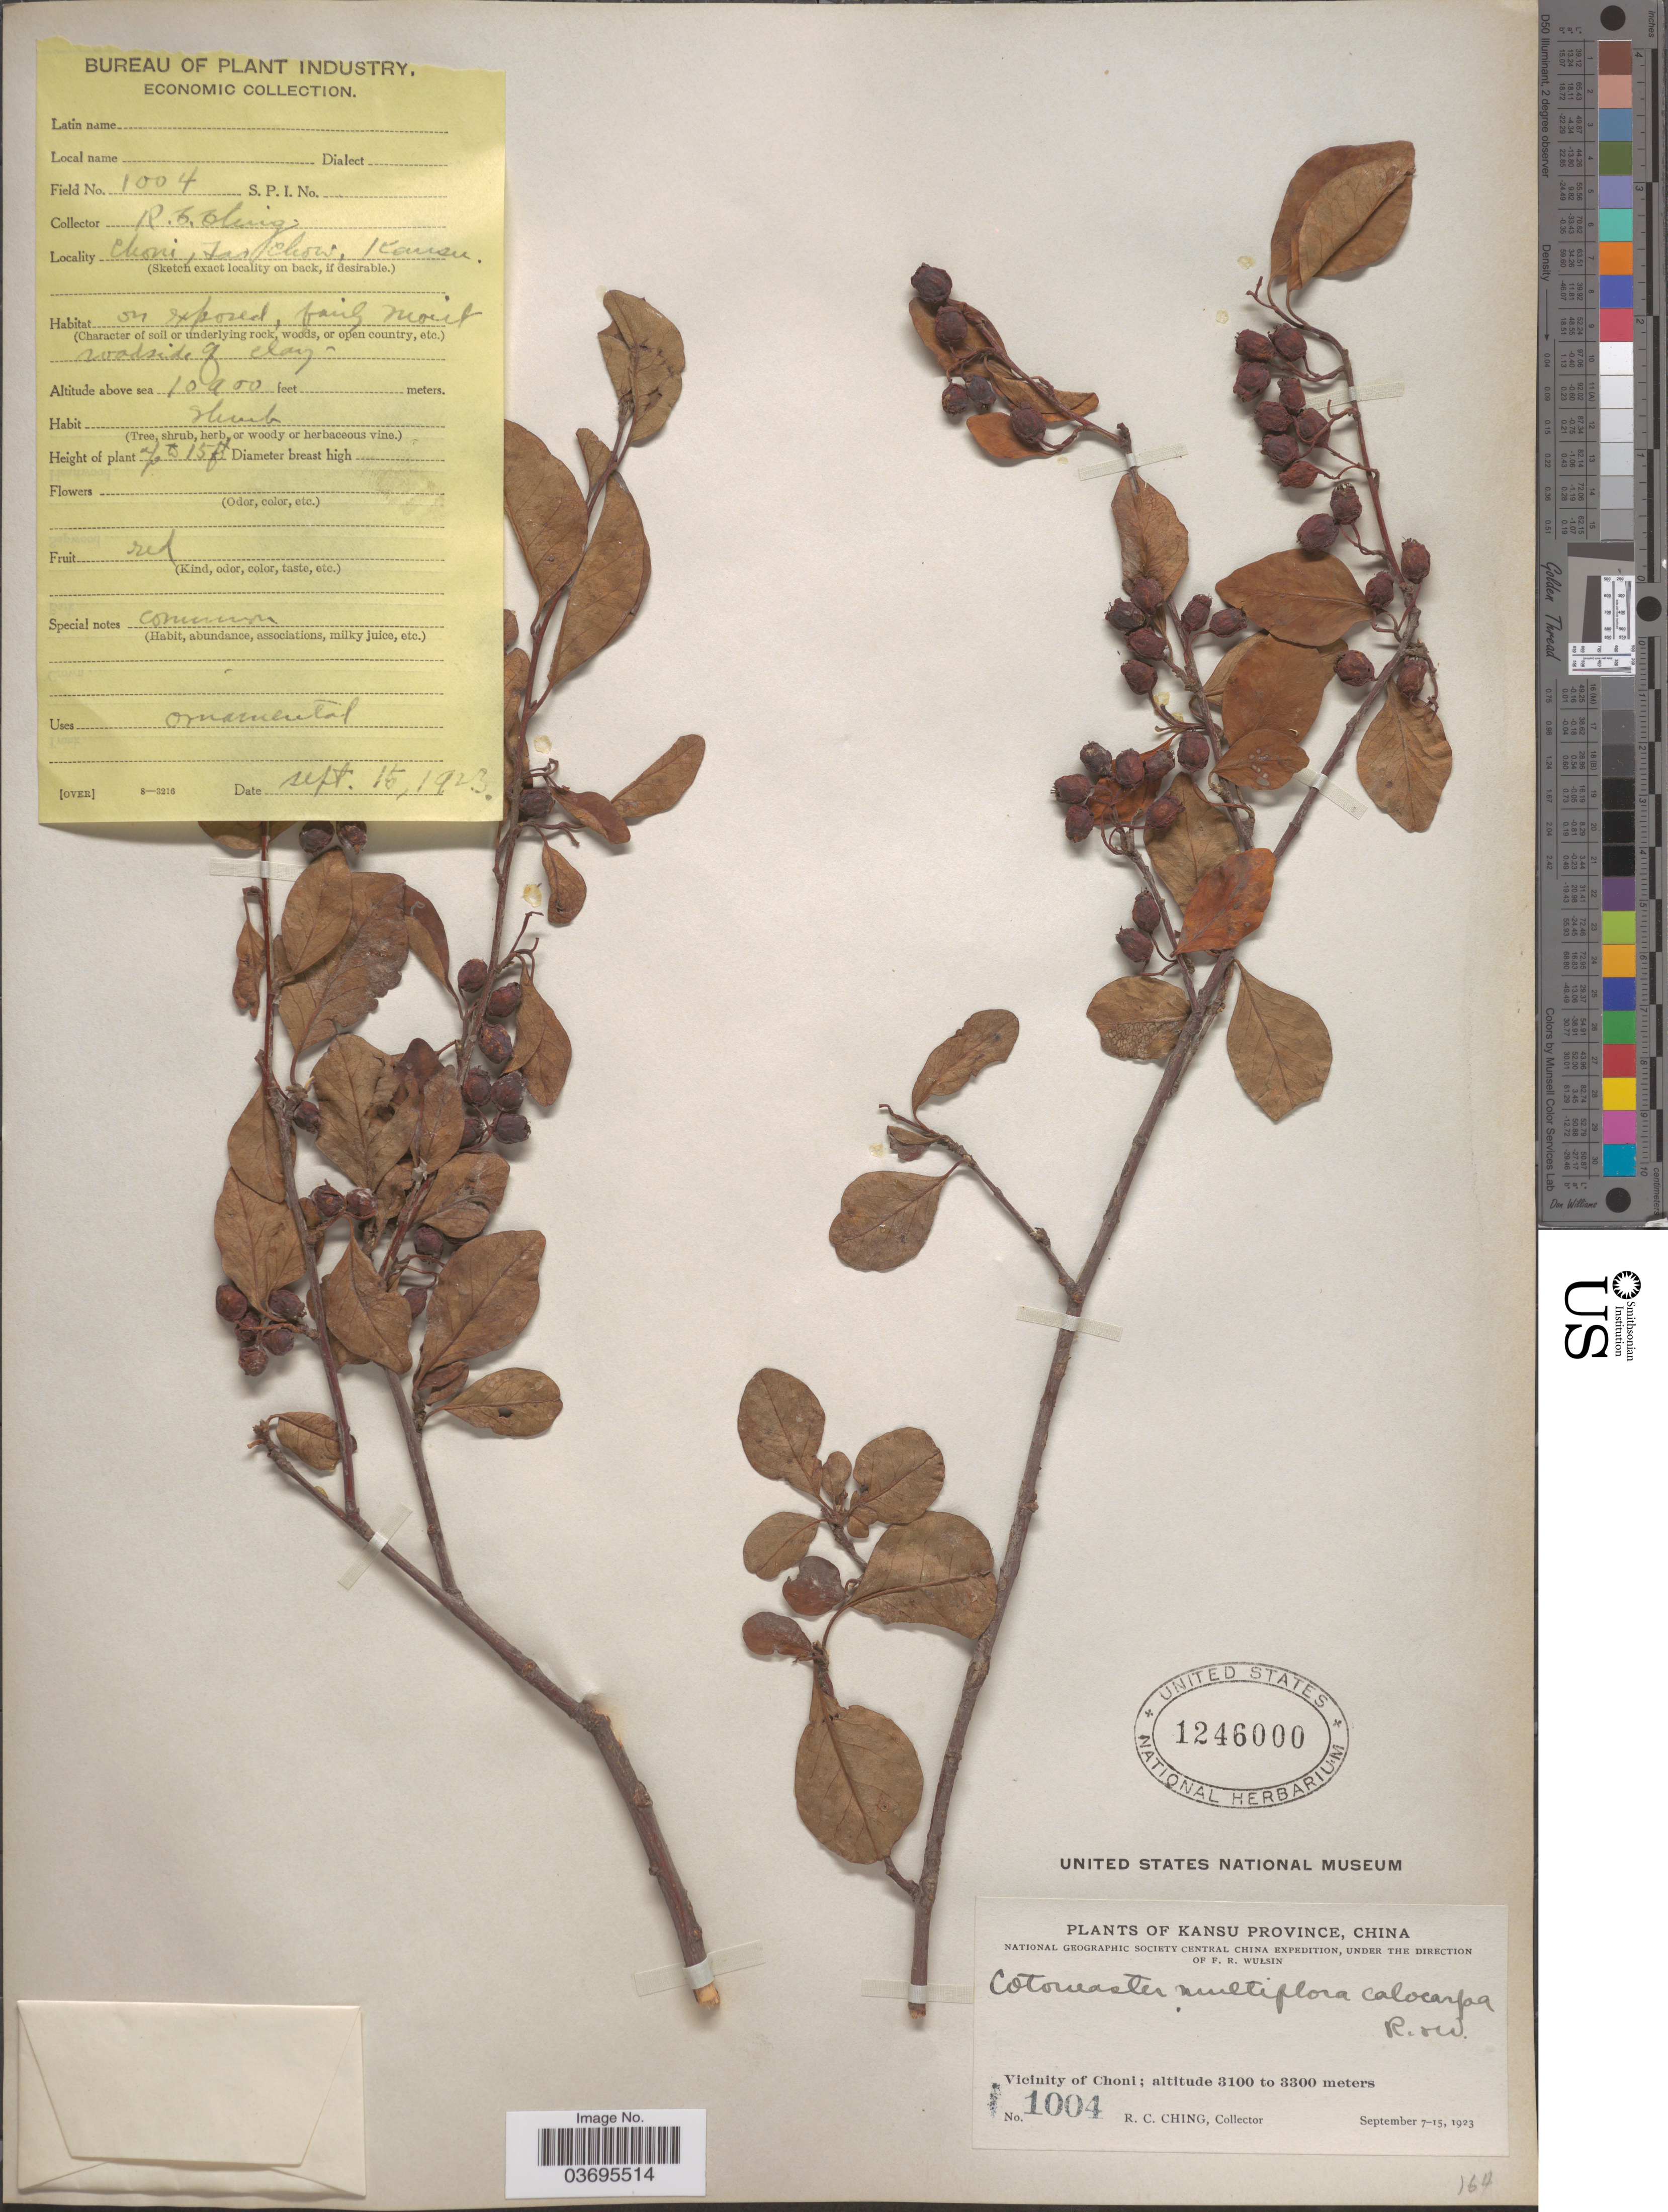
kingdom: Plantae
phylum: Tracheophyta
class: Magnoliopsida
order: Rosales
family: Rosaceae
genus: Cotoneaster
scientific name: Cotoneaster multiflora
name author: Bunge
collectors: R. C. Ching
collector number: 1004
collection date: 1923-09-15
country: China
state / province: Gansu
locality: Kansu Province. Vicinity of Choni, Tao Chow.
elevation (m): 3322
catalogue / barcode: US 1246000